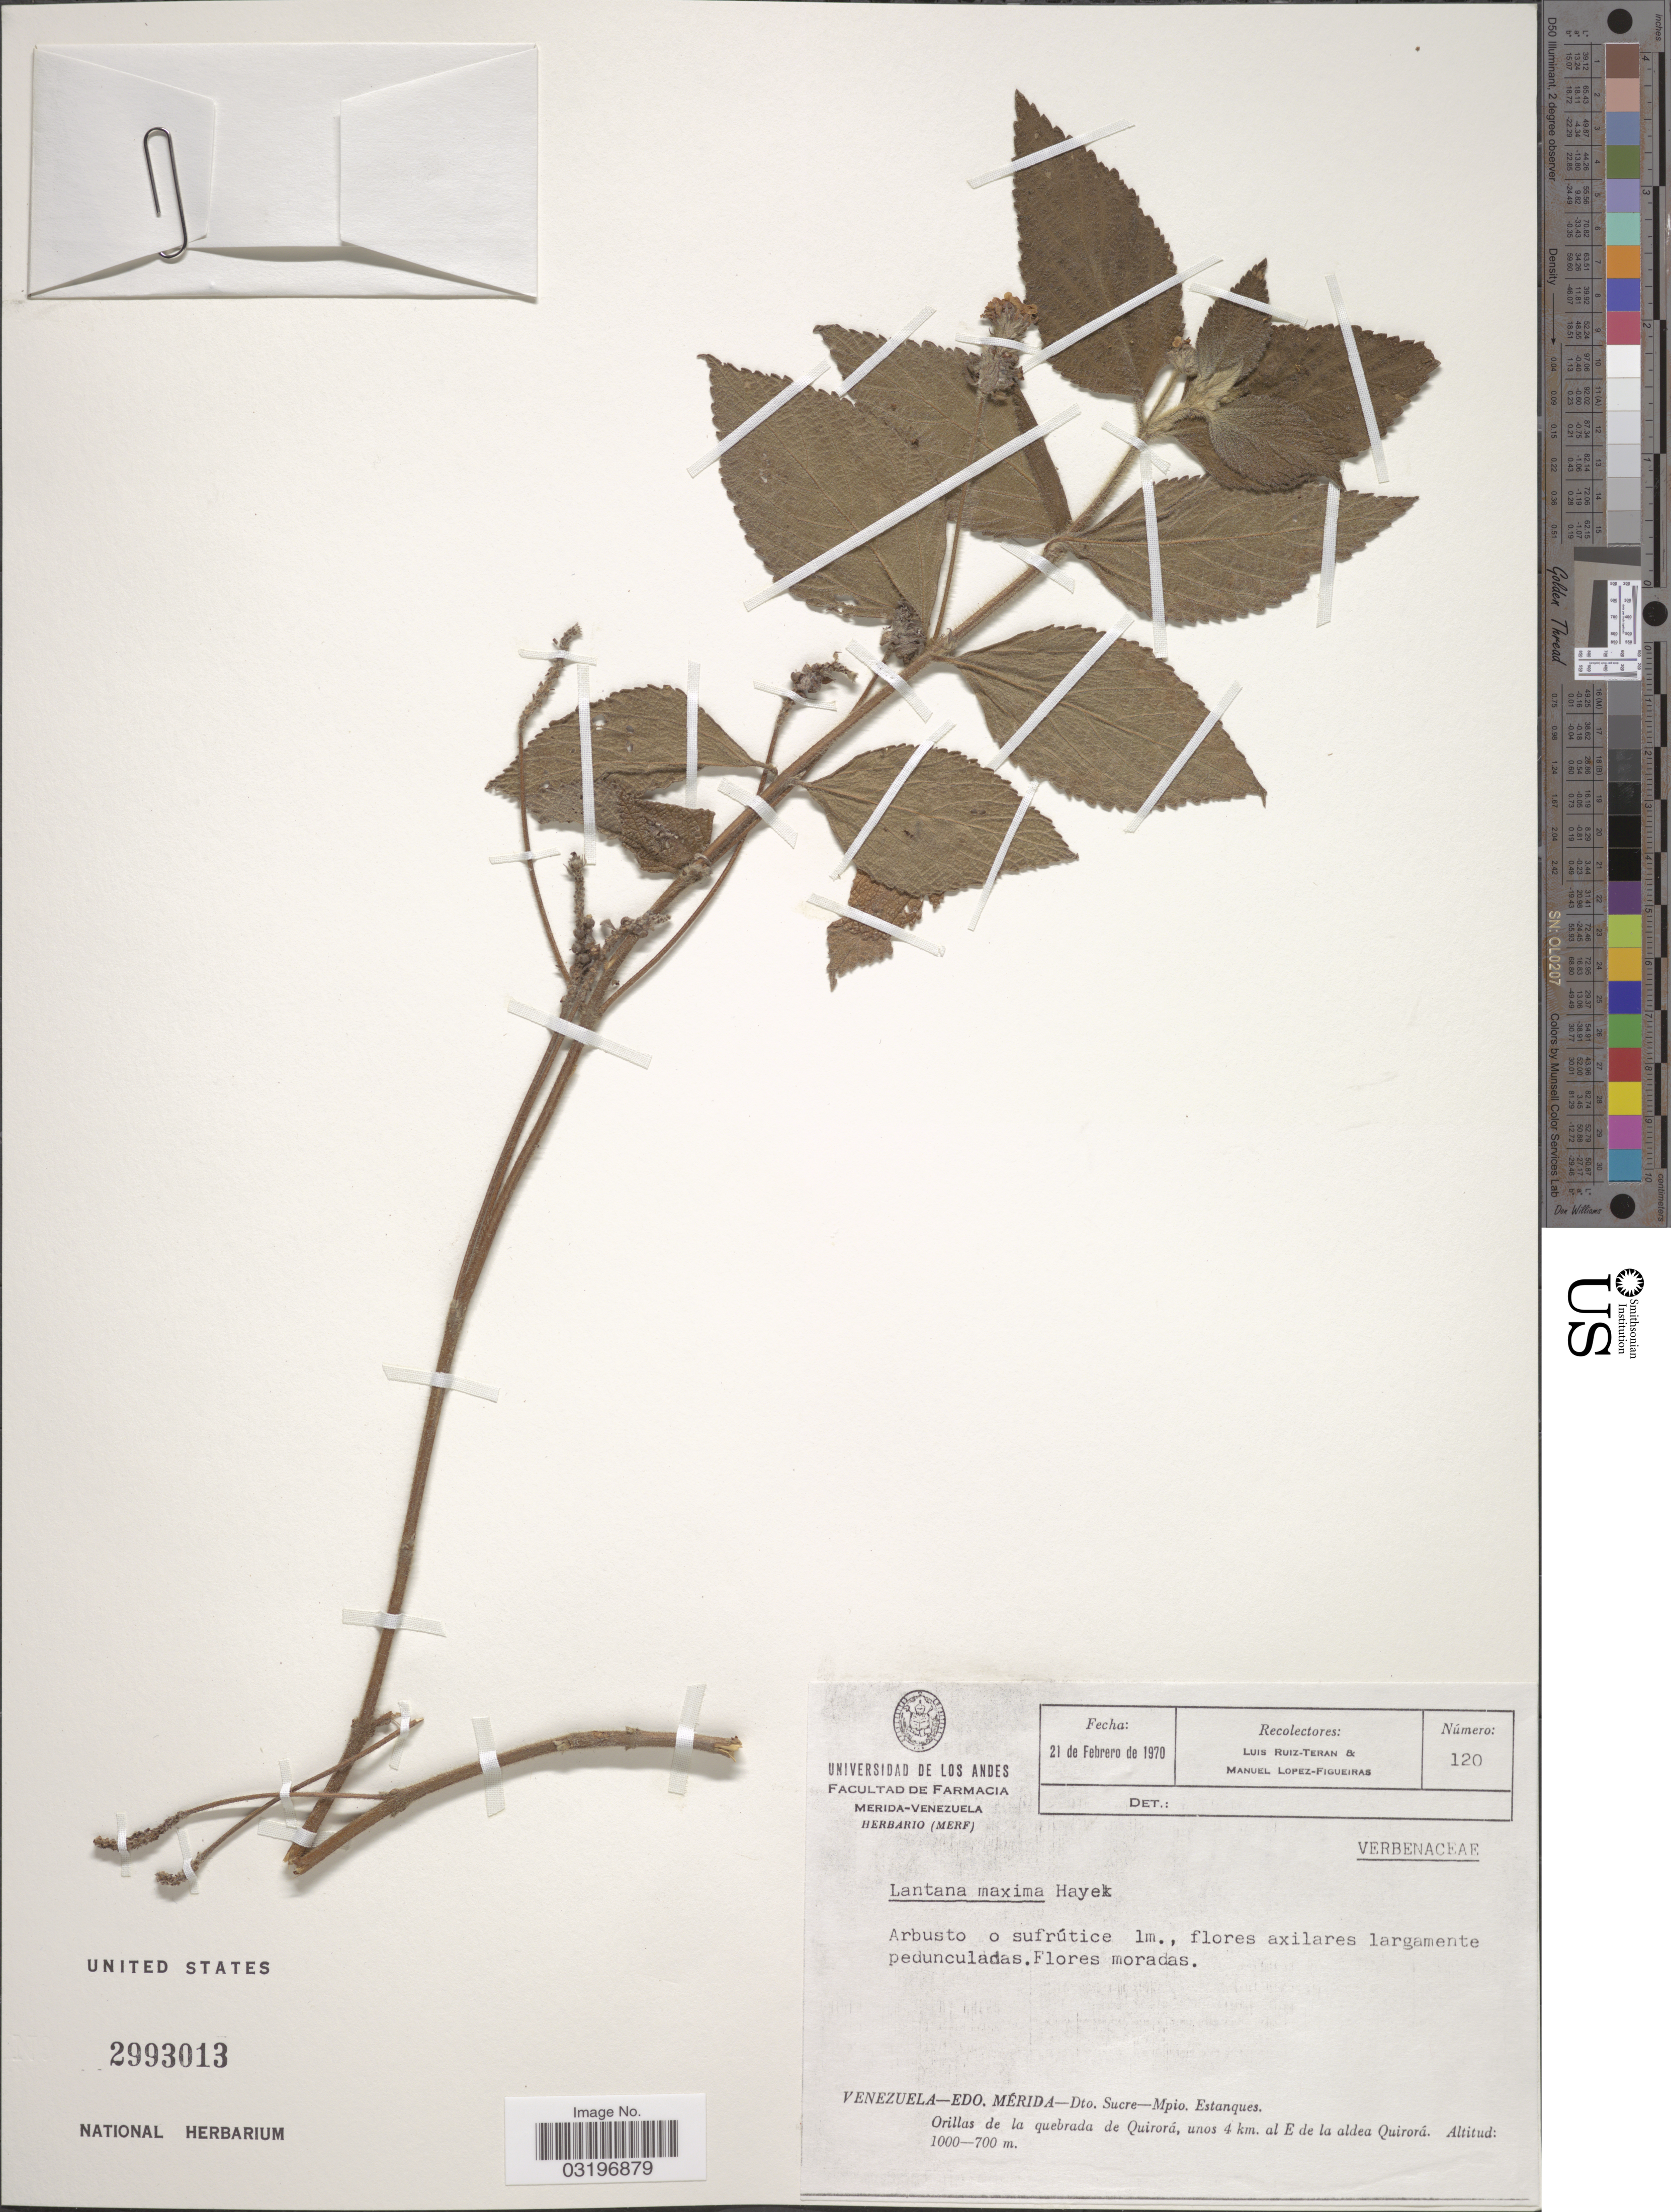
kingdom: Plantae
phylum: Tracheophyta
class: Magnoliopsida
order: Lamiales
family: Verbenaceae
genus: Lantana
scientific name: Lantana maxima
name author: Hayek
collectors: L. Teran & M. López Figueiras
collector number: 120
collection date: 1970-02-21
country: Venezuela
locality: Edo. Mérida-Dto. Sucre-Mpio. Estanques. Orillas de la quebrada de Quirorá, unos 4 km. al E de la aldea Quirorá.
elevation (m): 700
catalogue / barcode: US 2993013